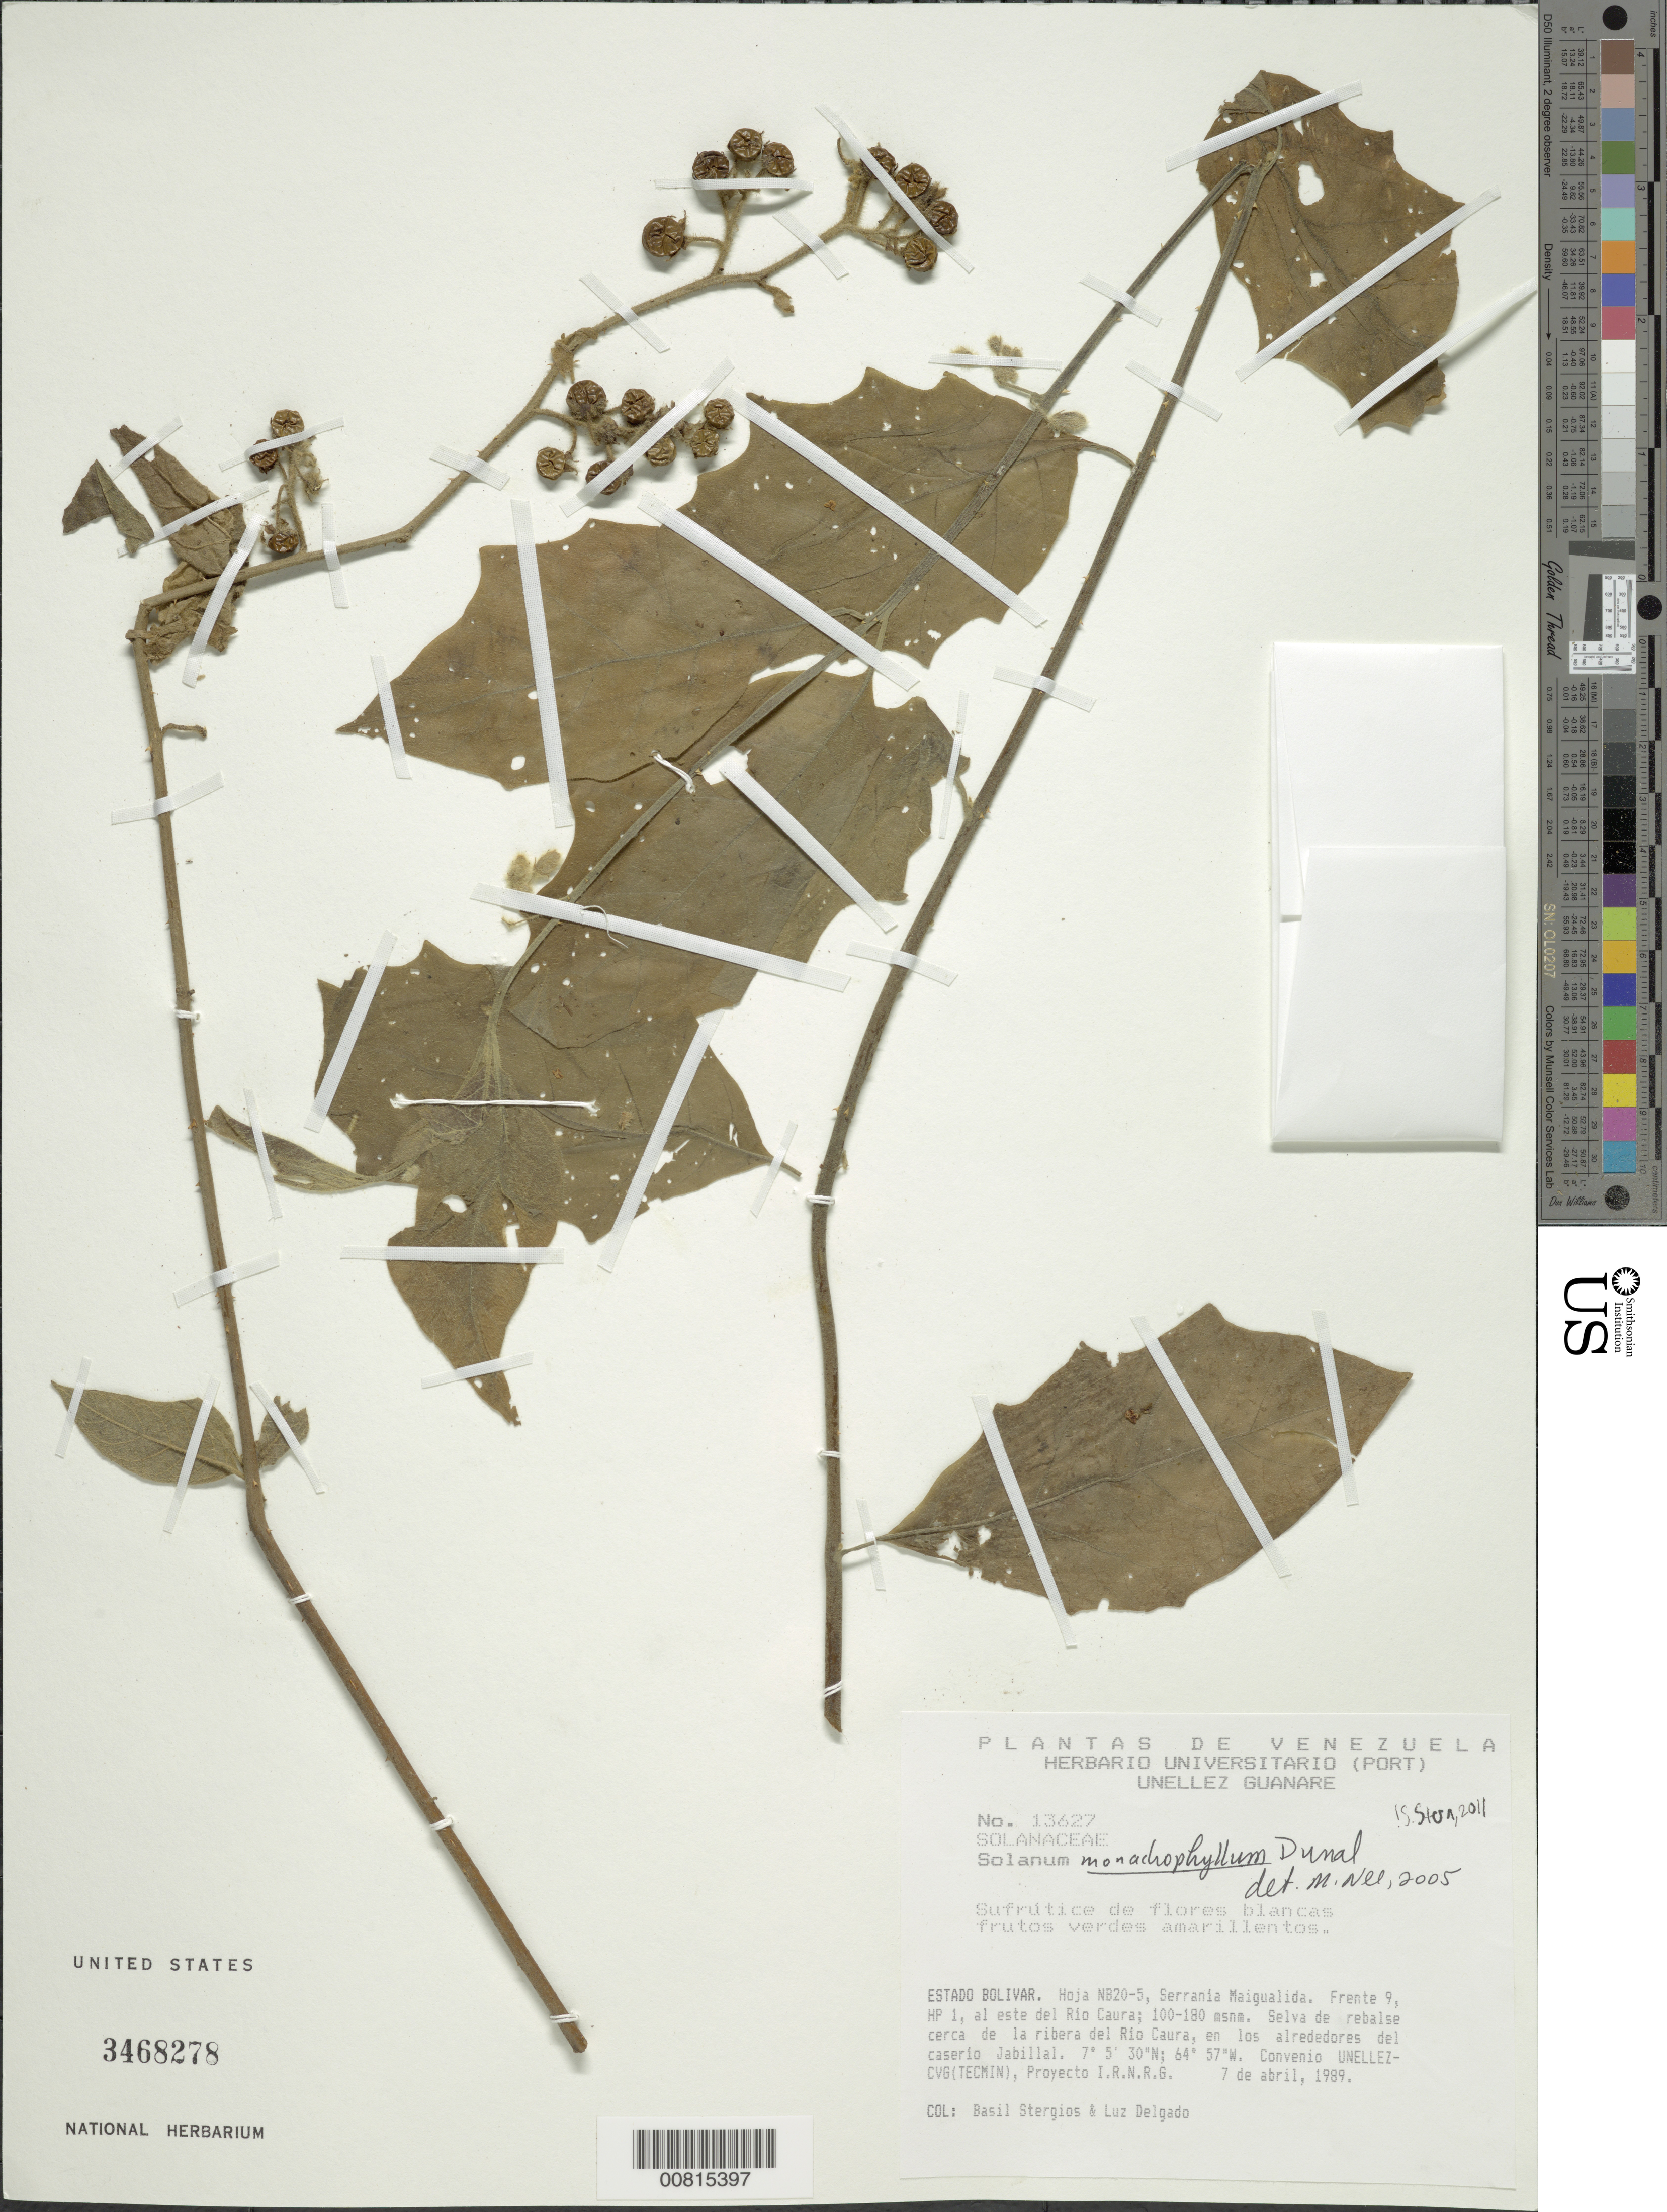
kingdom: Plantae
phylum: Tracheophyta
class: Magnoliopsida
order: Solanales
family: Solanaceae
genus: Solanum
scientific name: Solanum viarum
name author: Dunal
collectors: B. G. Stergios & L. Delgado V.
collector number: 13627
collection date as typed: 7 Apr 1989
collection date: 1989-04-07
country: Venezuela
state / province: Bolívar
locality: Serrania Maigualida, E del río Caura, alrededores de Jabillal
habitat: Selva de rebalse cerca de la ribera del rio.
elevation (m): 100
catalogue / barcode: US 3468278